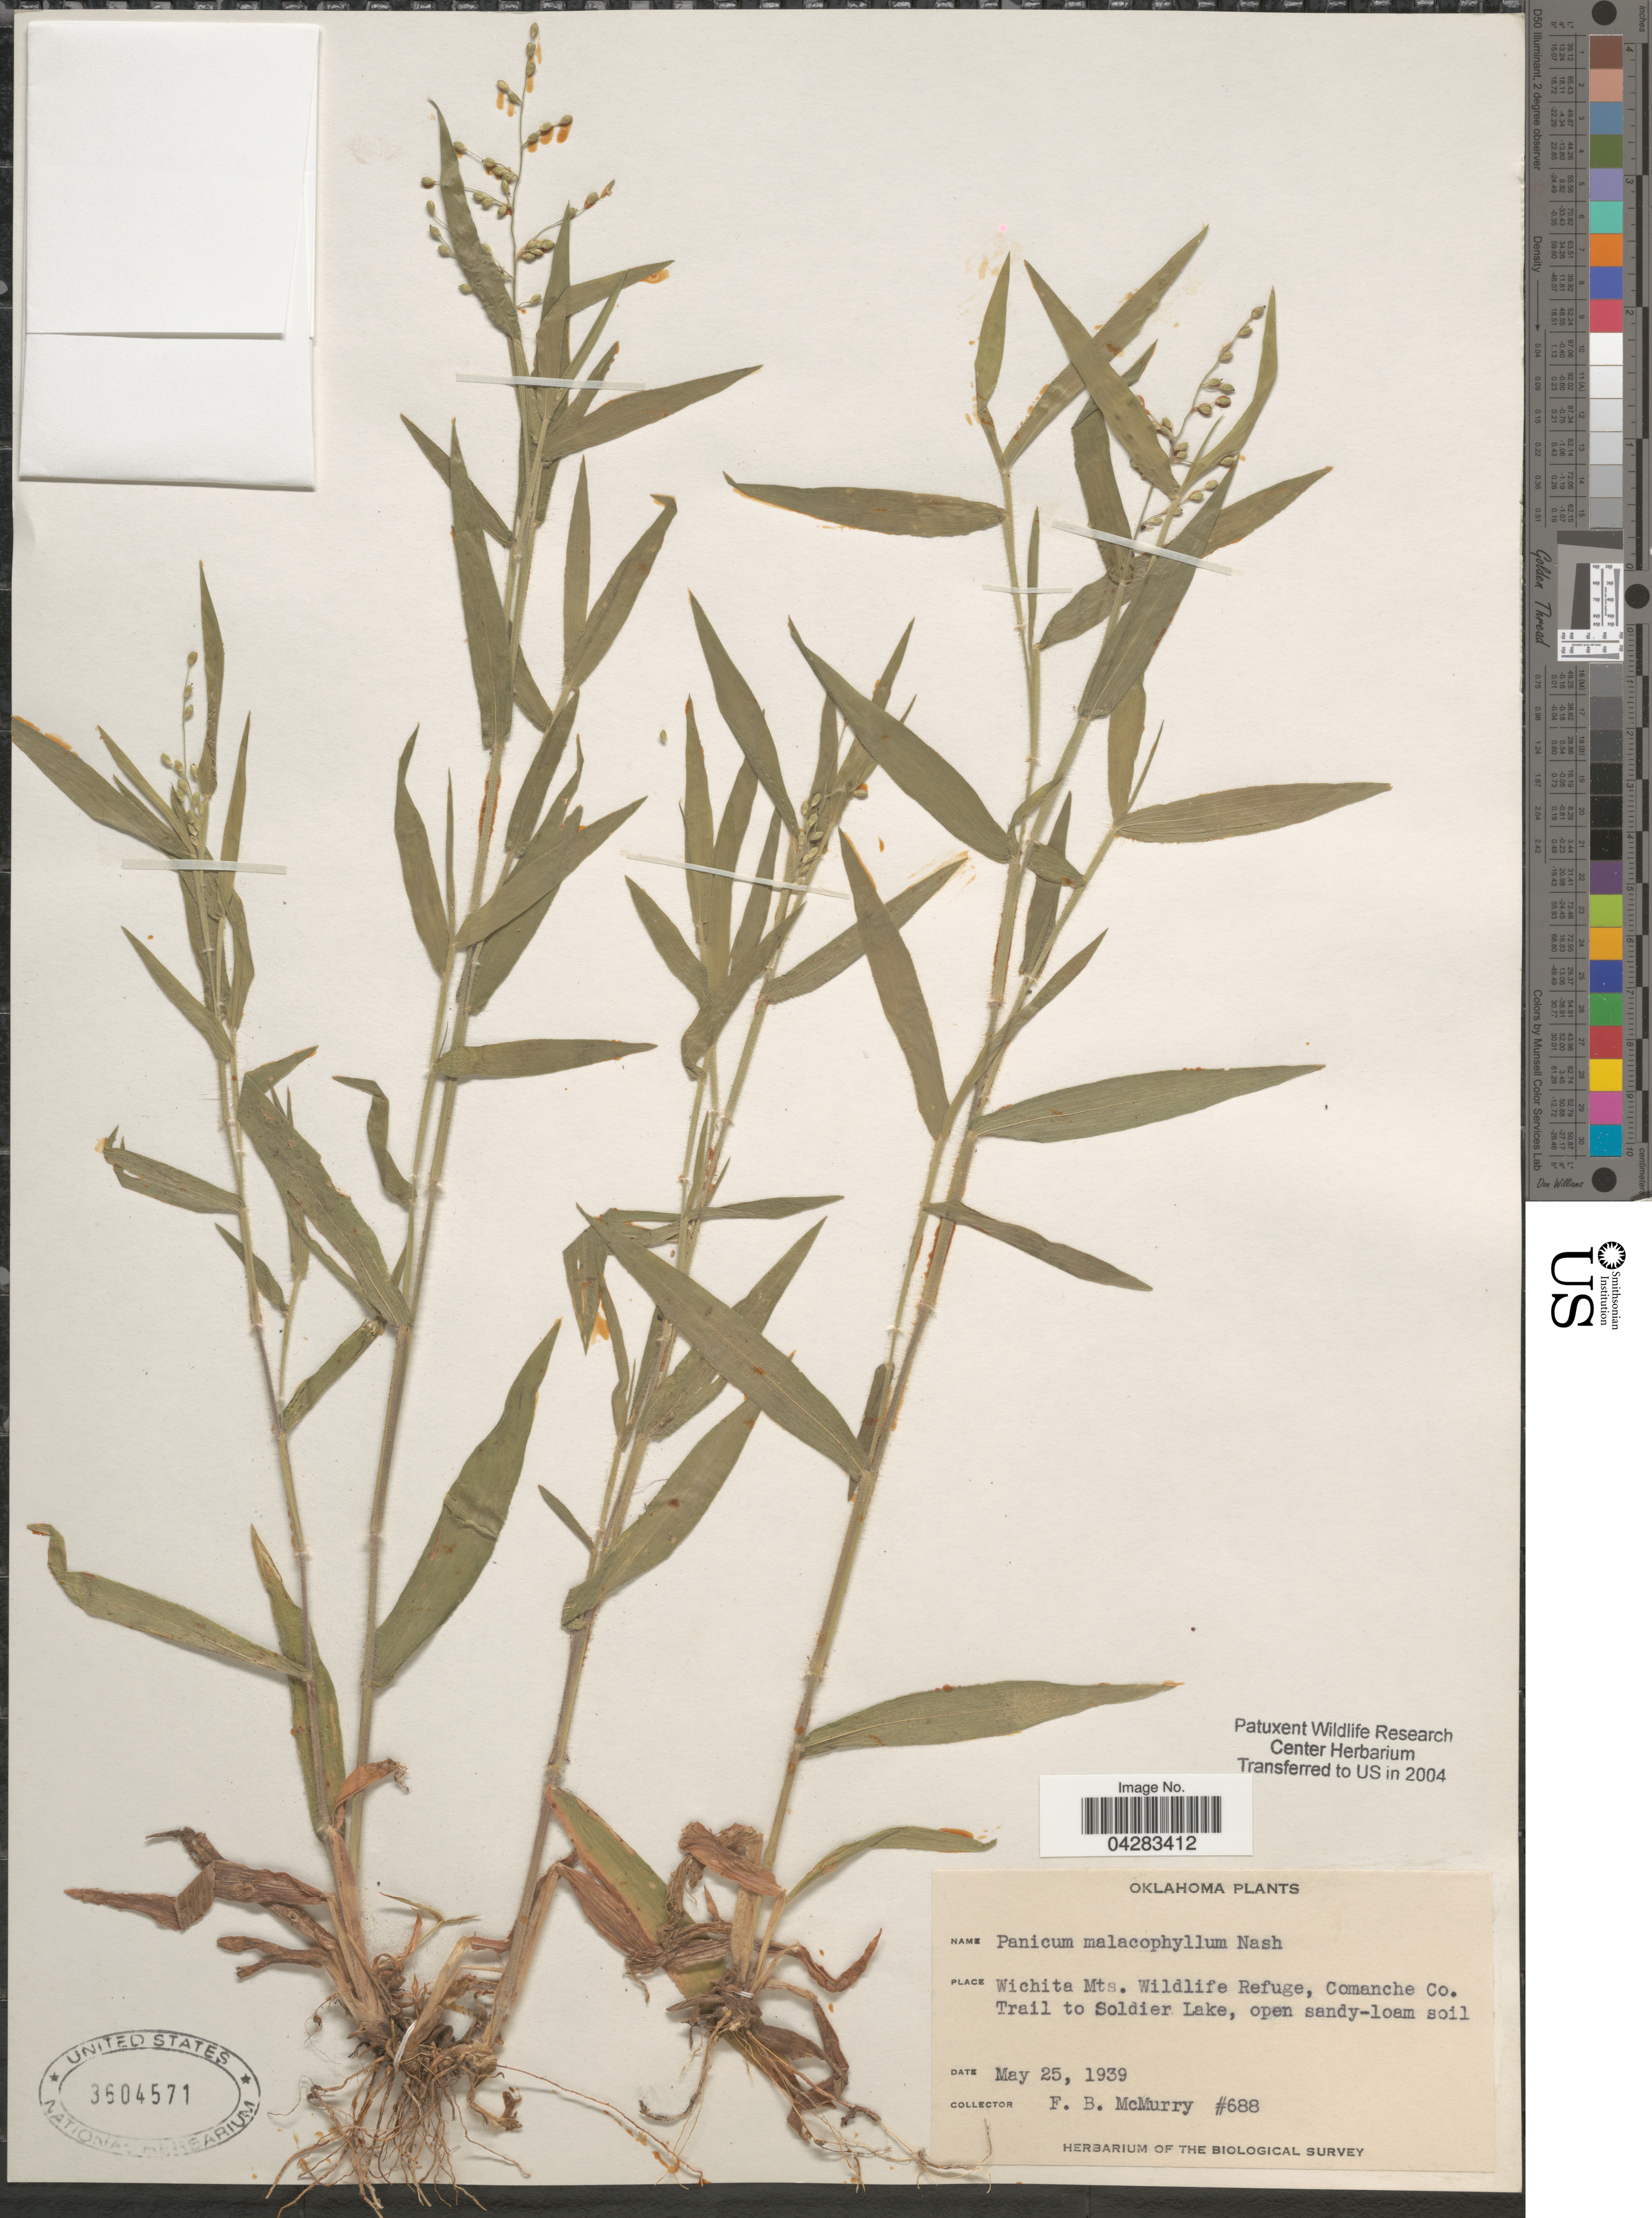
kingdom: Plantae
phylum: Tracheophyta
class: Liliopsida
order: Poales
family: Poaceae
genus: Dichanthelium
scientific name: Dichanthelium malacophyllum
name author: (Nash) Gould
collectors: F. B. McMurry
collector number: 688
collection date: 1939-05-25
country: United States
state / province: Oklahoma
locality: Wichita Mts. Wildlife Refuge, Comanche Co. Trail to Soldier Lake. The Biological Survey.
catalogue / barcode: US 3604571